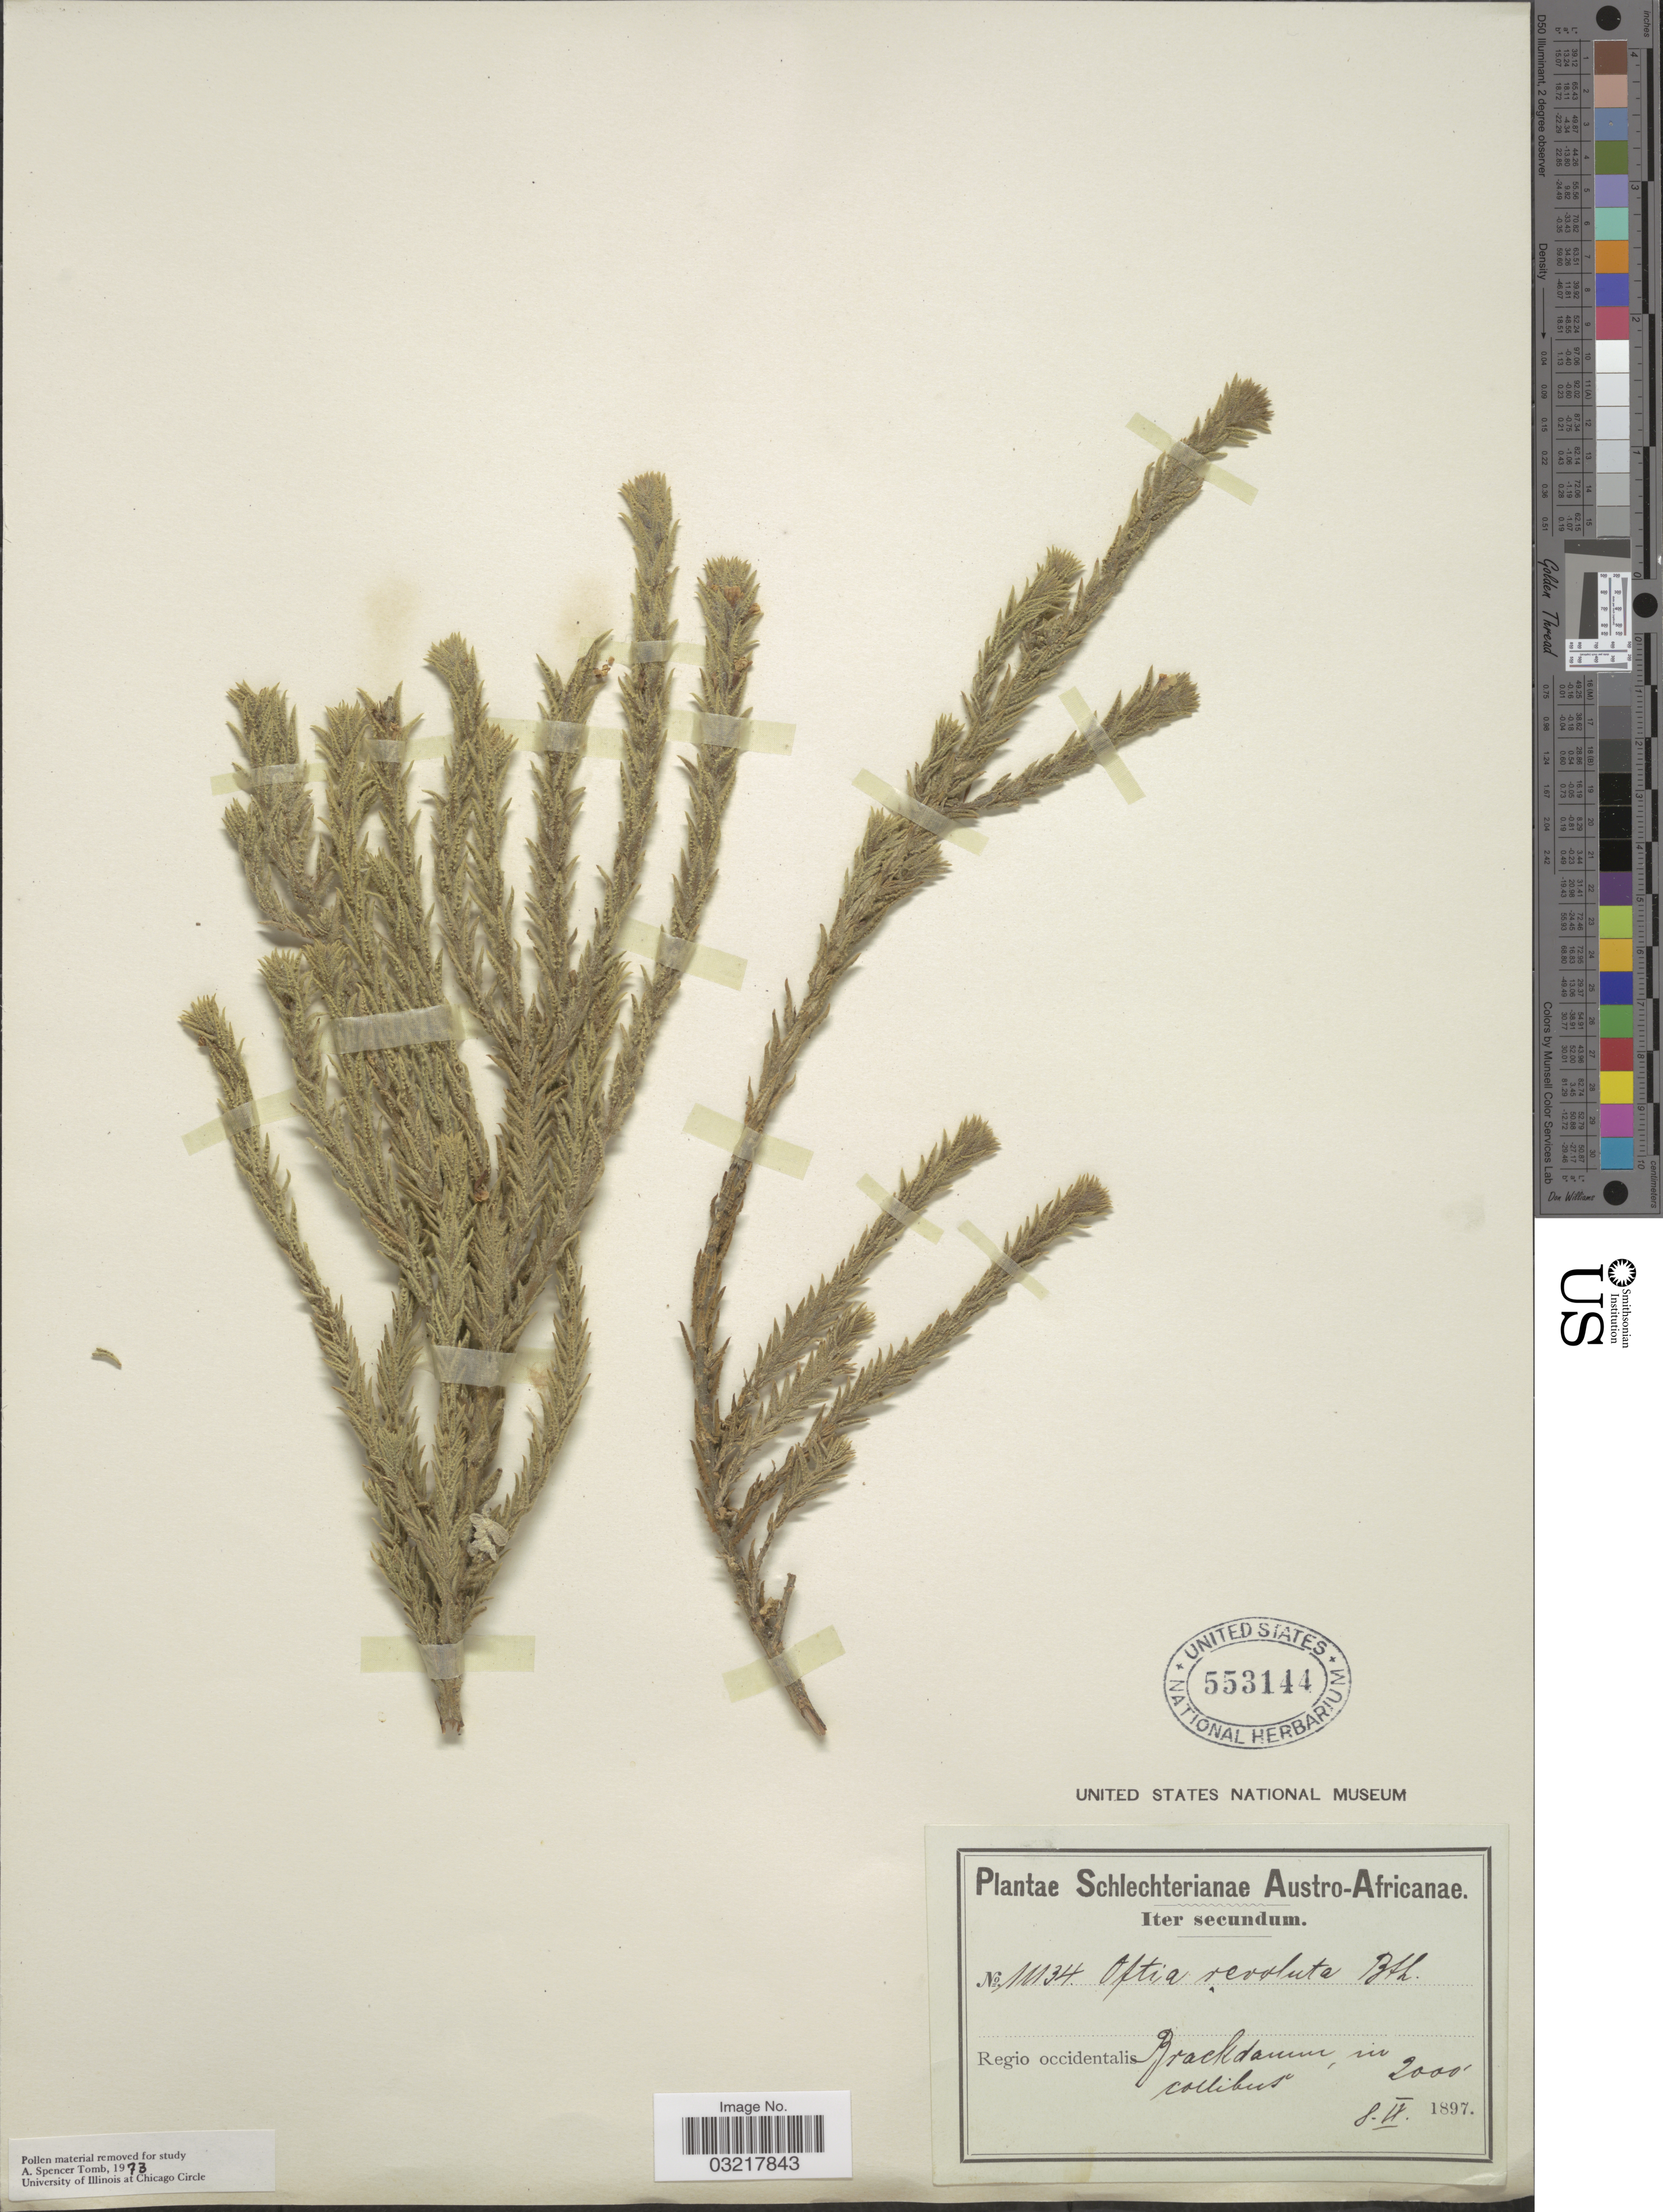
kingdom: Plantae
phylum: Tracheophyta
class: Magnoliopsida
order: Lamiales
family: Scrophulariaceae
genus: Oftia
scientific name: Oftia revoluta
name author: Bocquet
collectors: Schlechter, --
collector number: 11134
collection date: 1897-09-08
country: South Africa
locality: Austro-Africanae. Regio occidentalis. Brackdamm in collibus.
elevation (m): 610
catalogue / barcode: US 553144